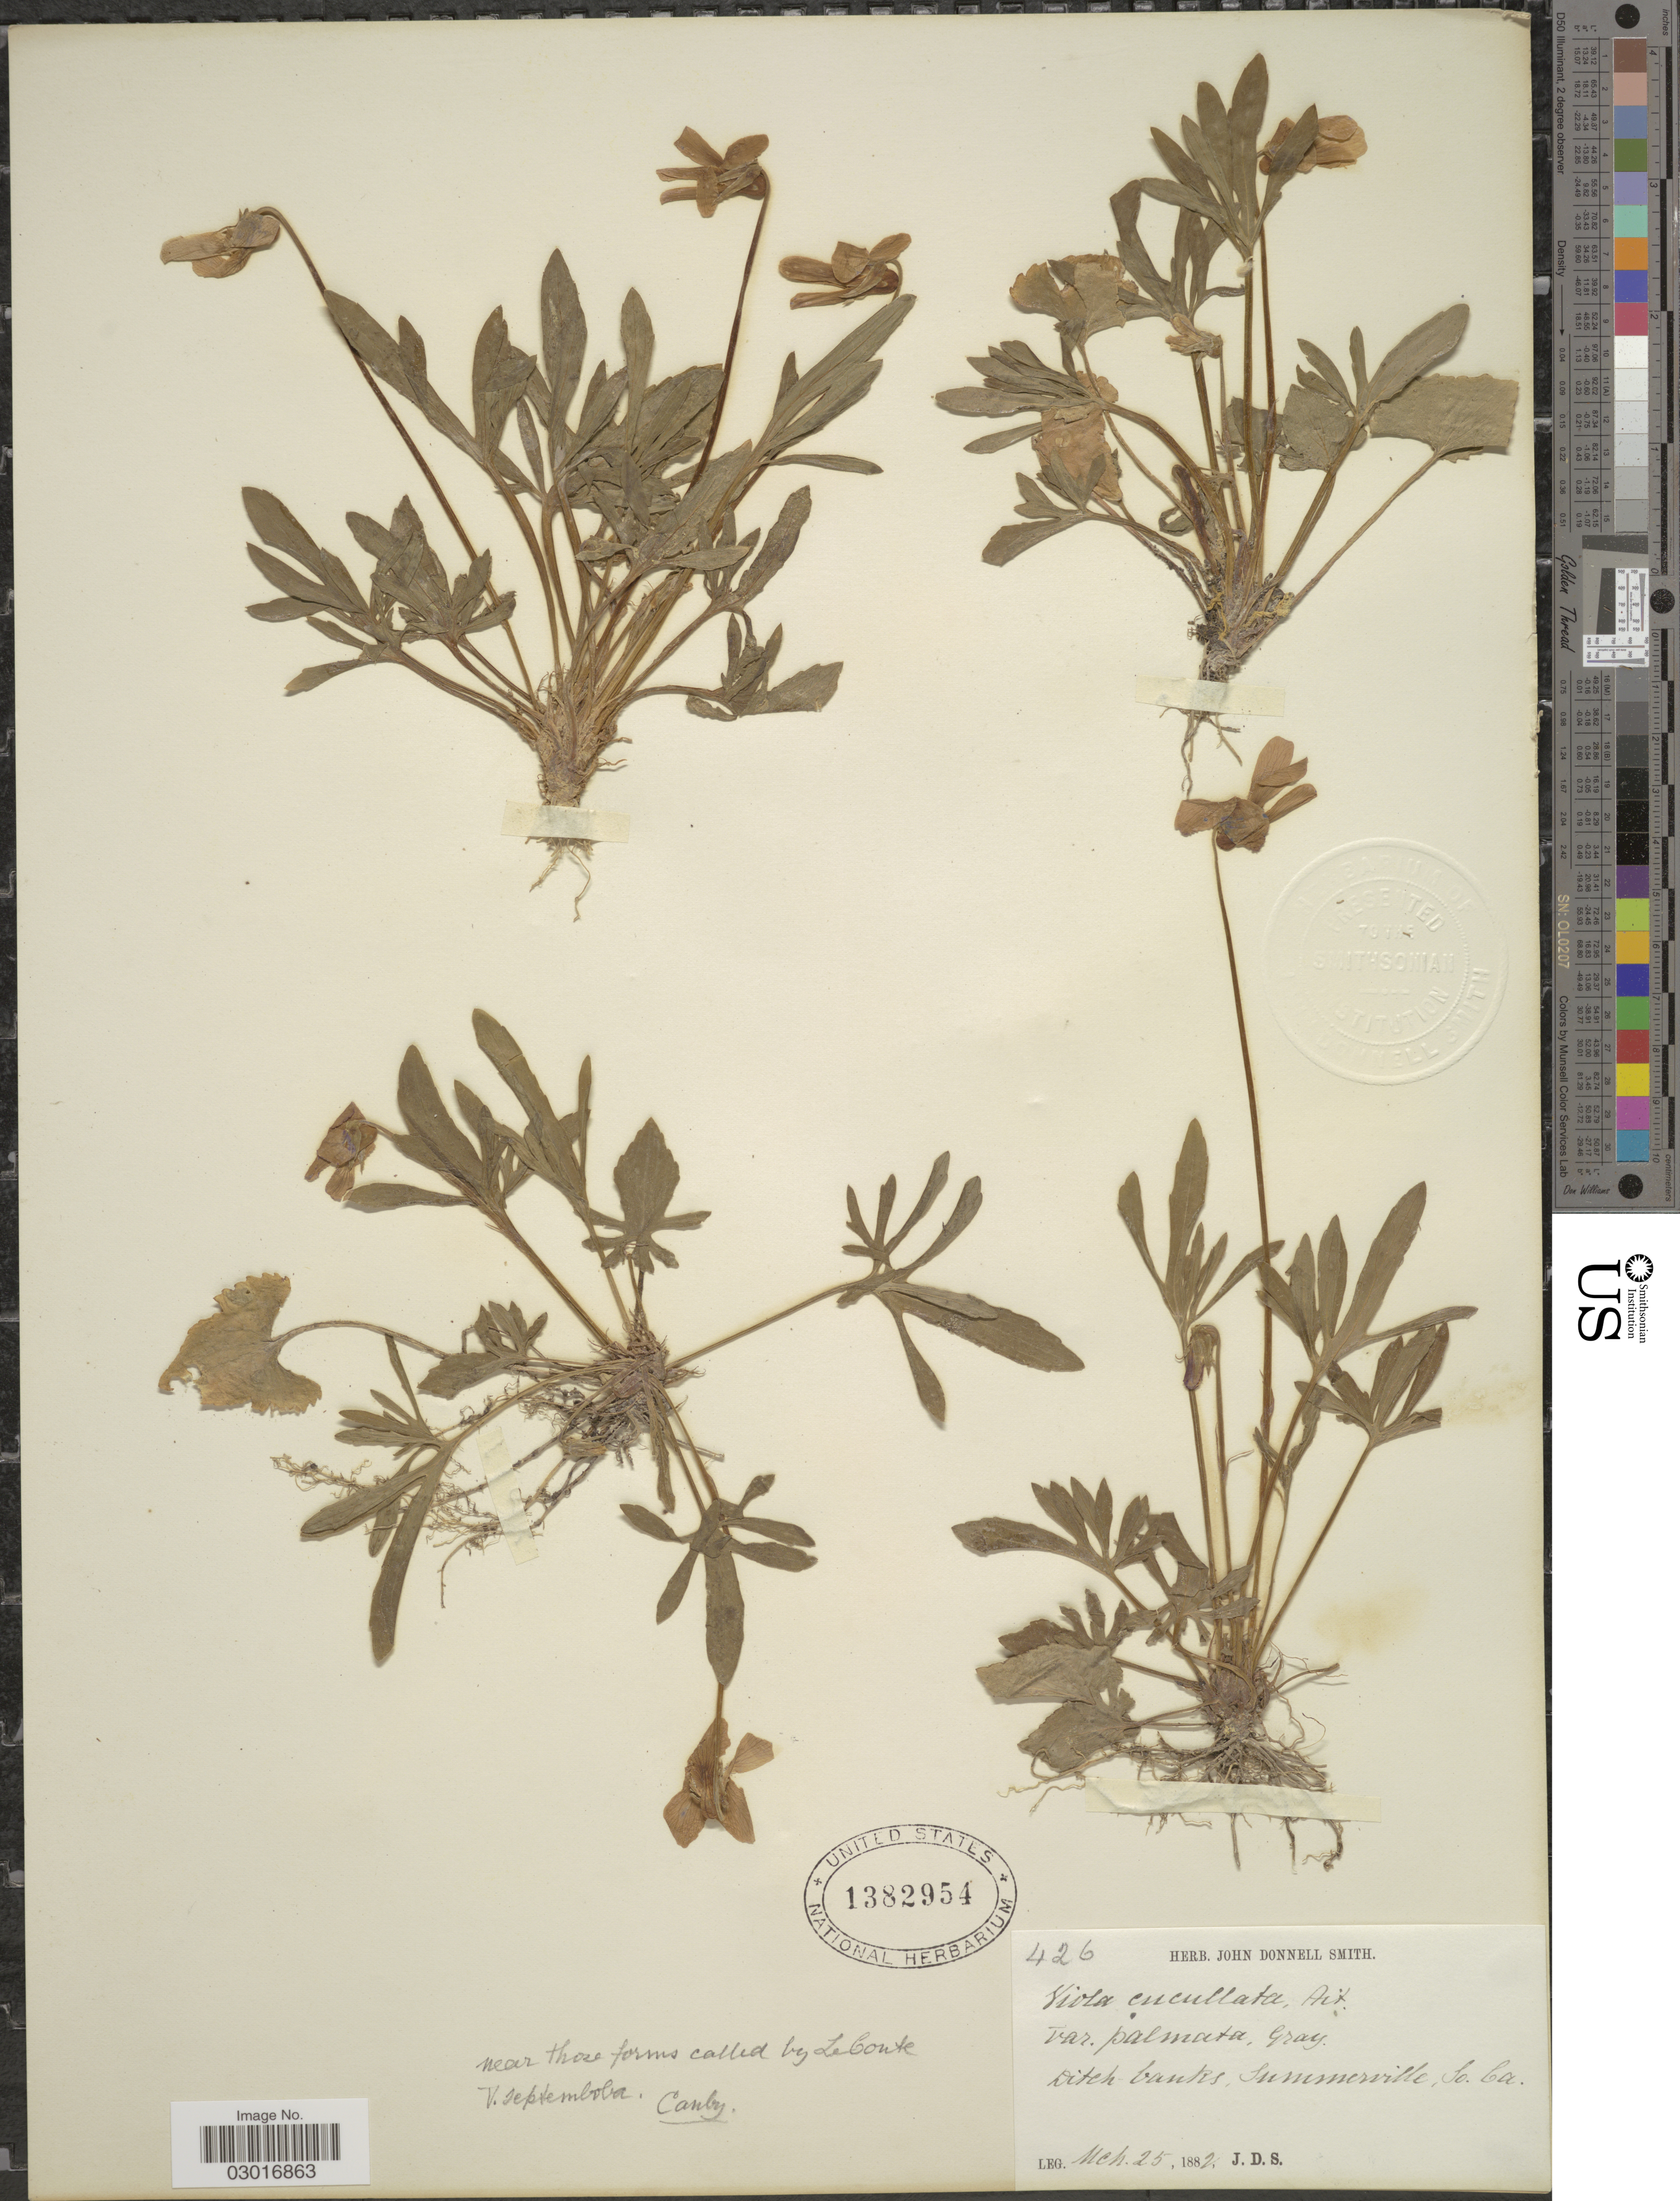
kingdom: Plantae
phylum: Tracheophyta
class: Magnoliopsida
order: Malpighiales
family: Violaceae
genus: Viola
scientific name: Viola septemloba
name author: LeConte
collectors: J. Donnell Smith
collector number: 426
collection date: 1882-03-25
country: United States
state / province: South Carolina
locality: Summerville.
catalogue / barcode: US 1382954